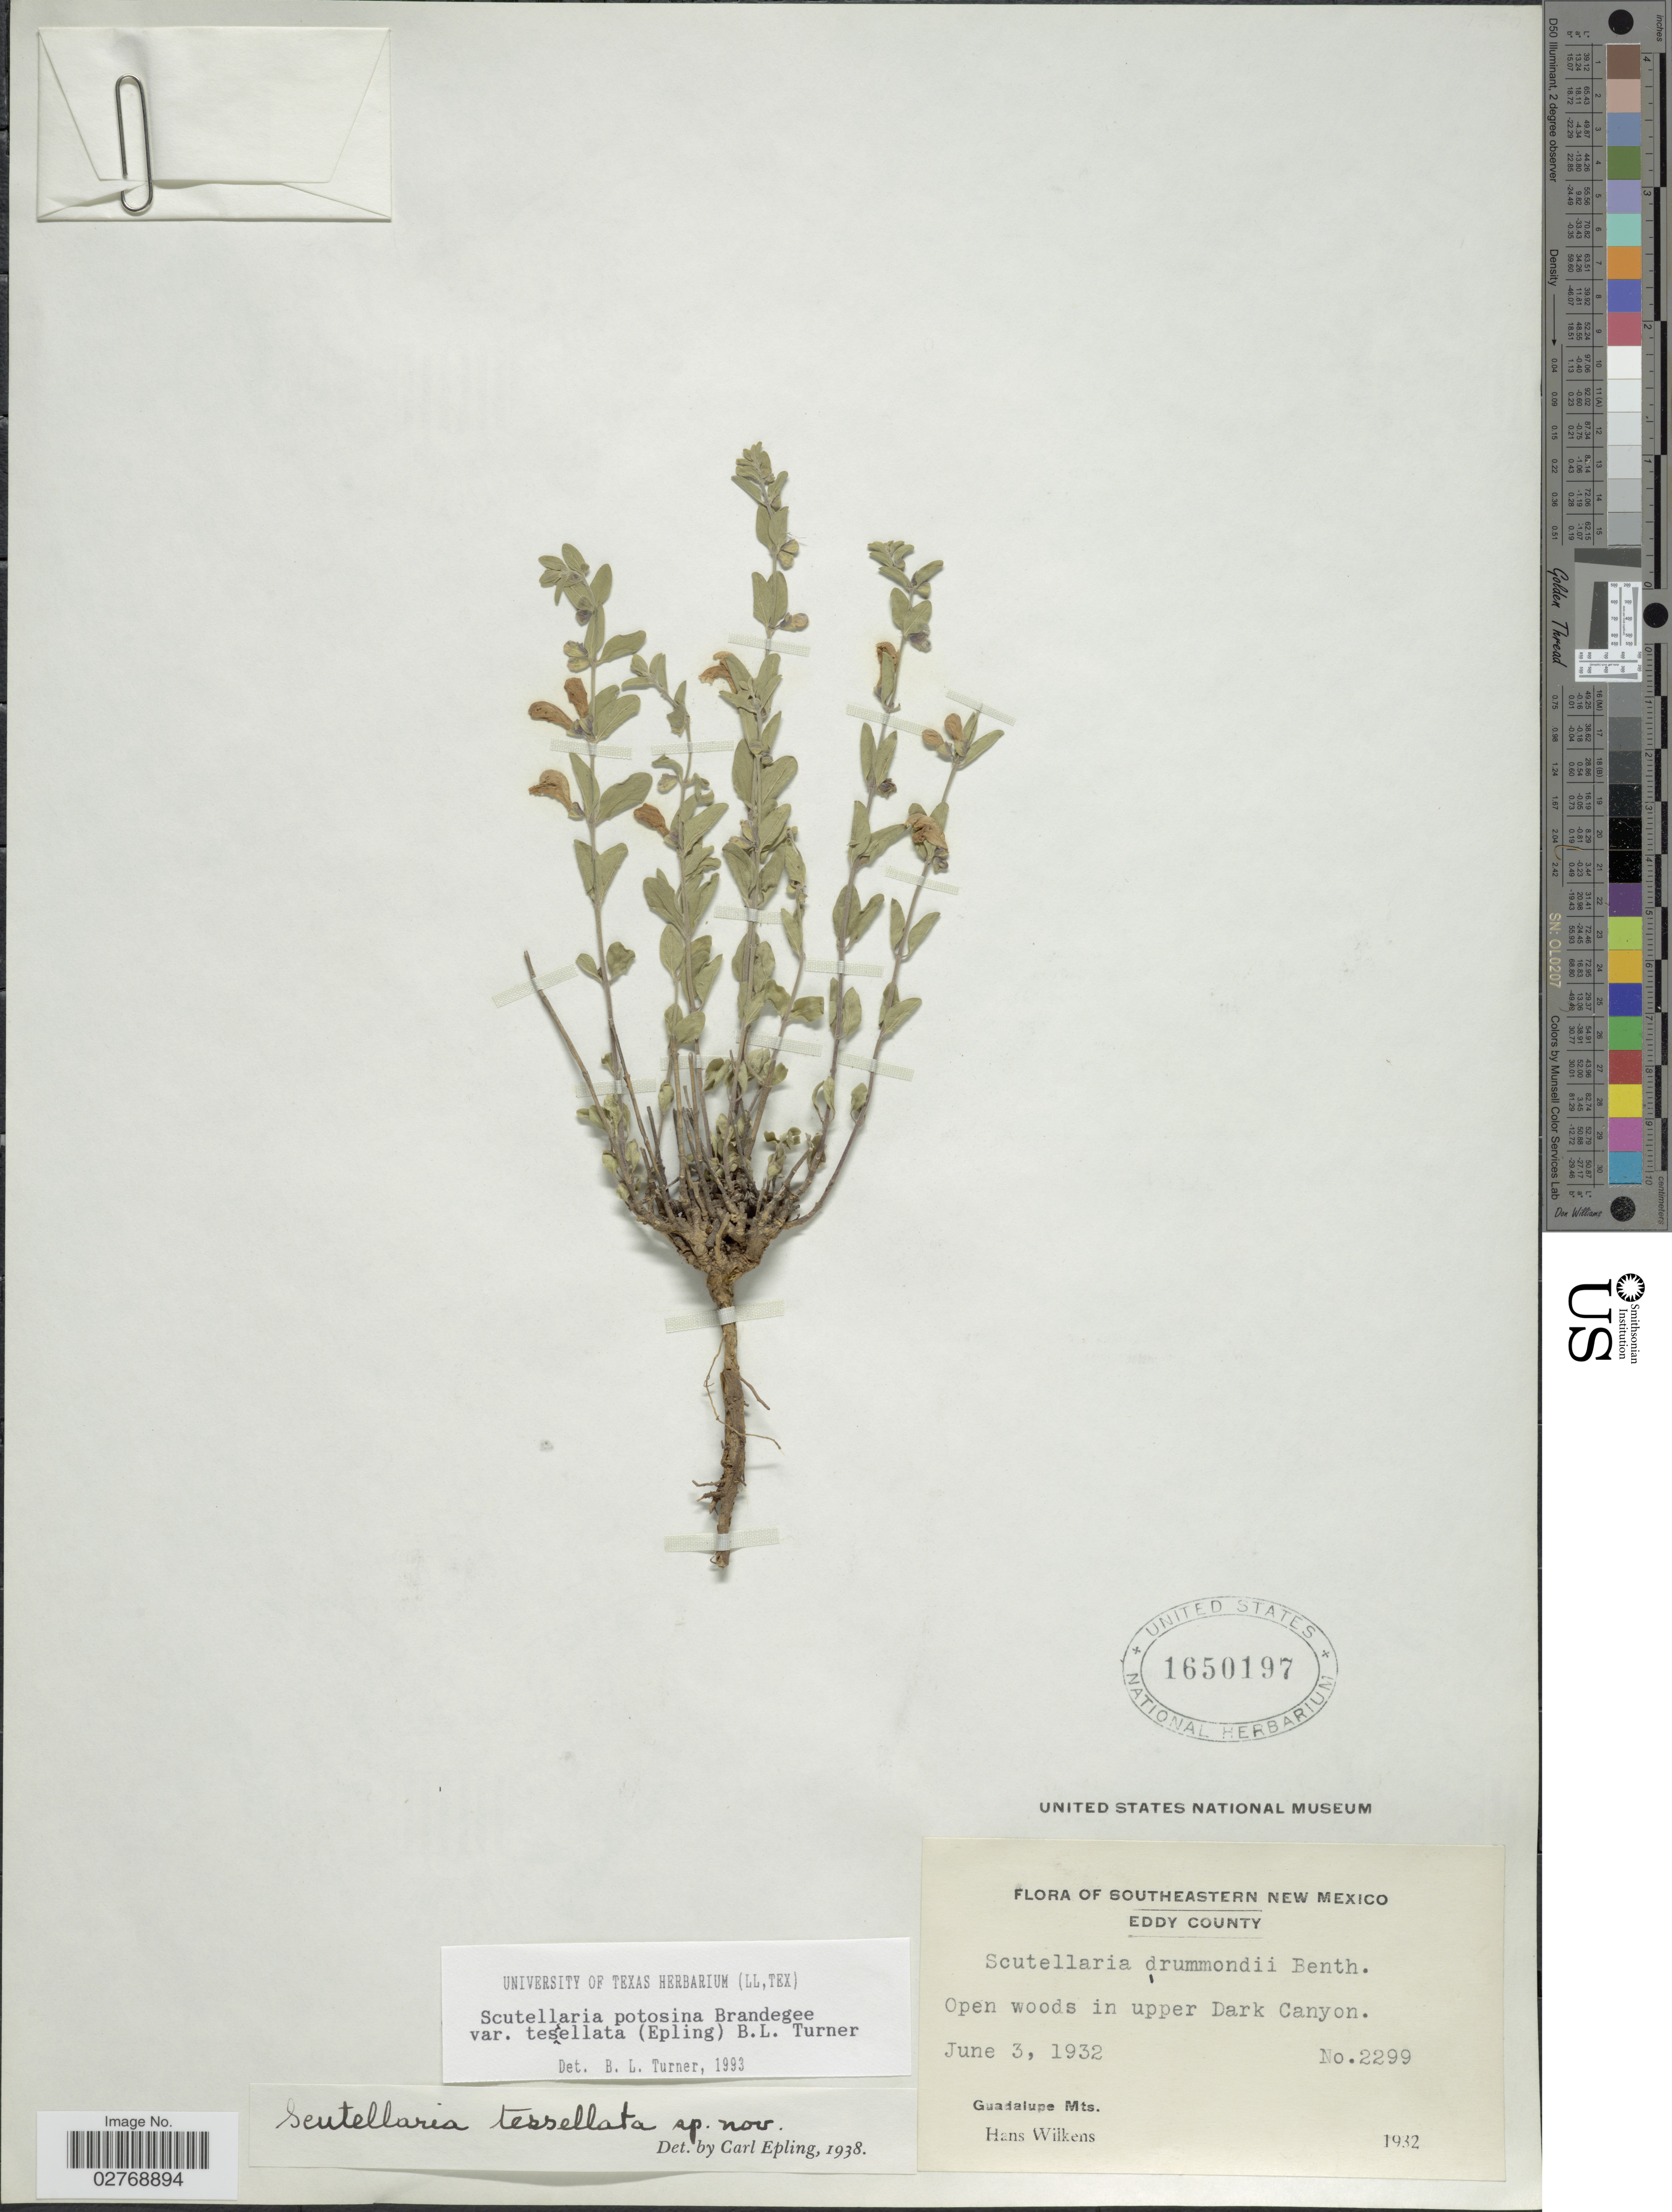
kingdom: Plantae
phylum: Tracheophyta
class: Magnoliopsida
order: Lamiales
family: Lamiaceae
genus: Scutellaria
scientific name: Scutellaria potosina var. tessellata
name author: Brandegee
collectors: H. Wilkens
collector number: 2299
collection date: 1932-06-03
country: United States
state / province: New Mexico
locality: Southeastern New Mexico. Eddy County. Open woods in upper Dark Canyon. Guadalupe Mts.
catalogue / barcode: US 1650197